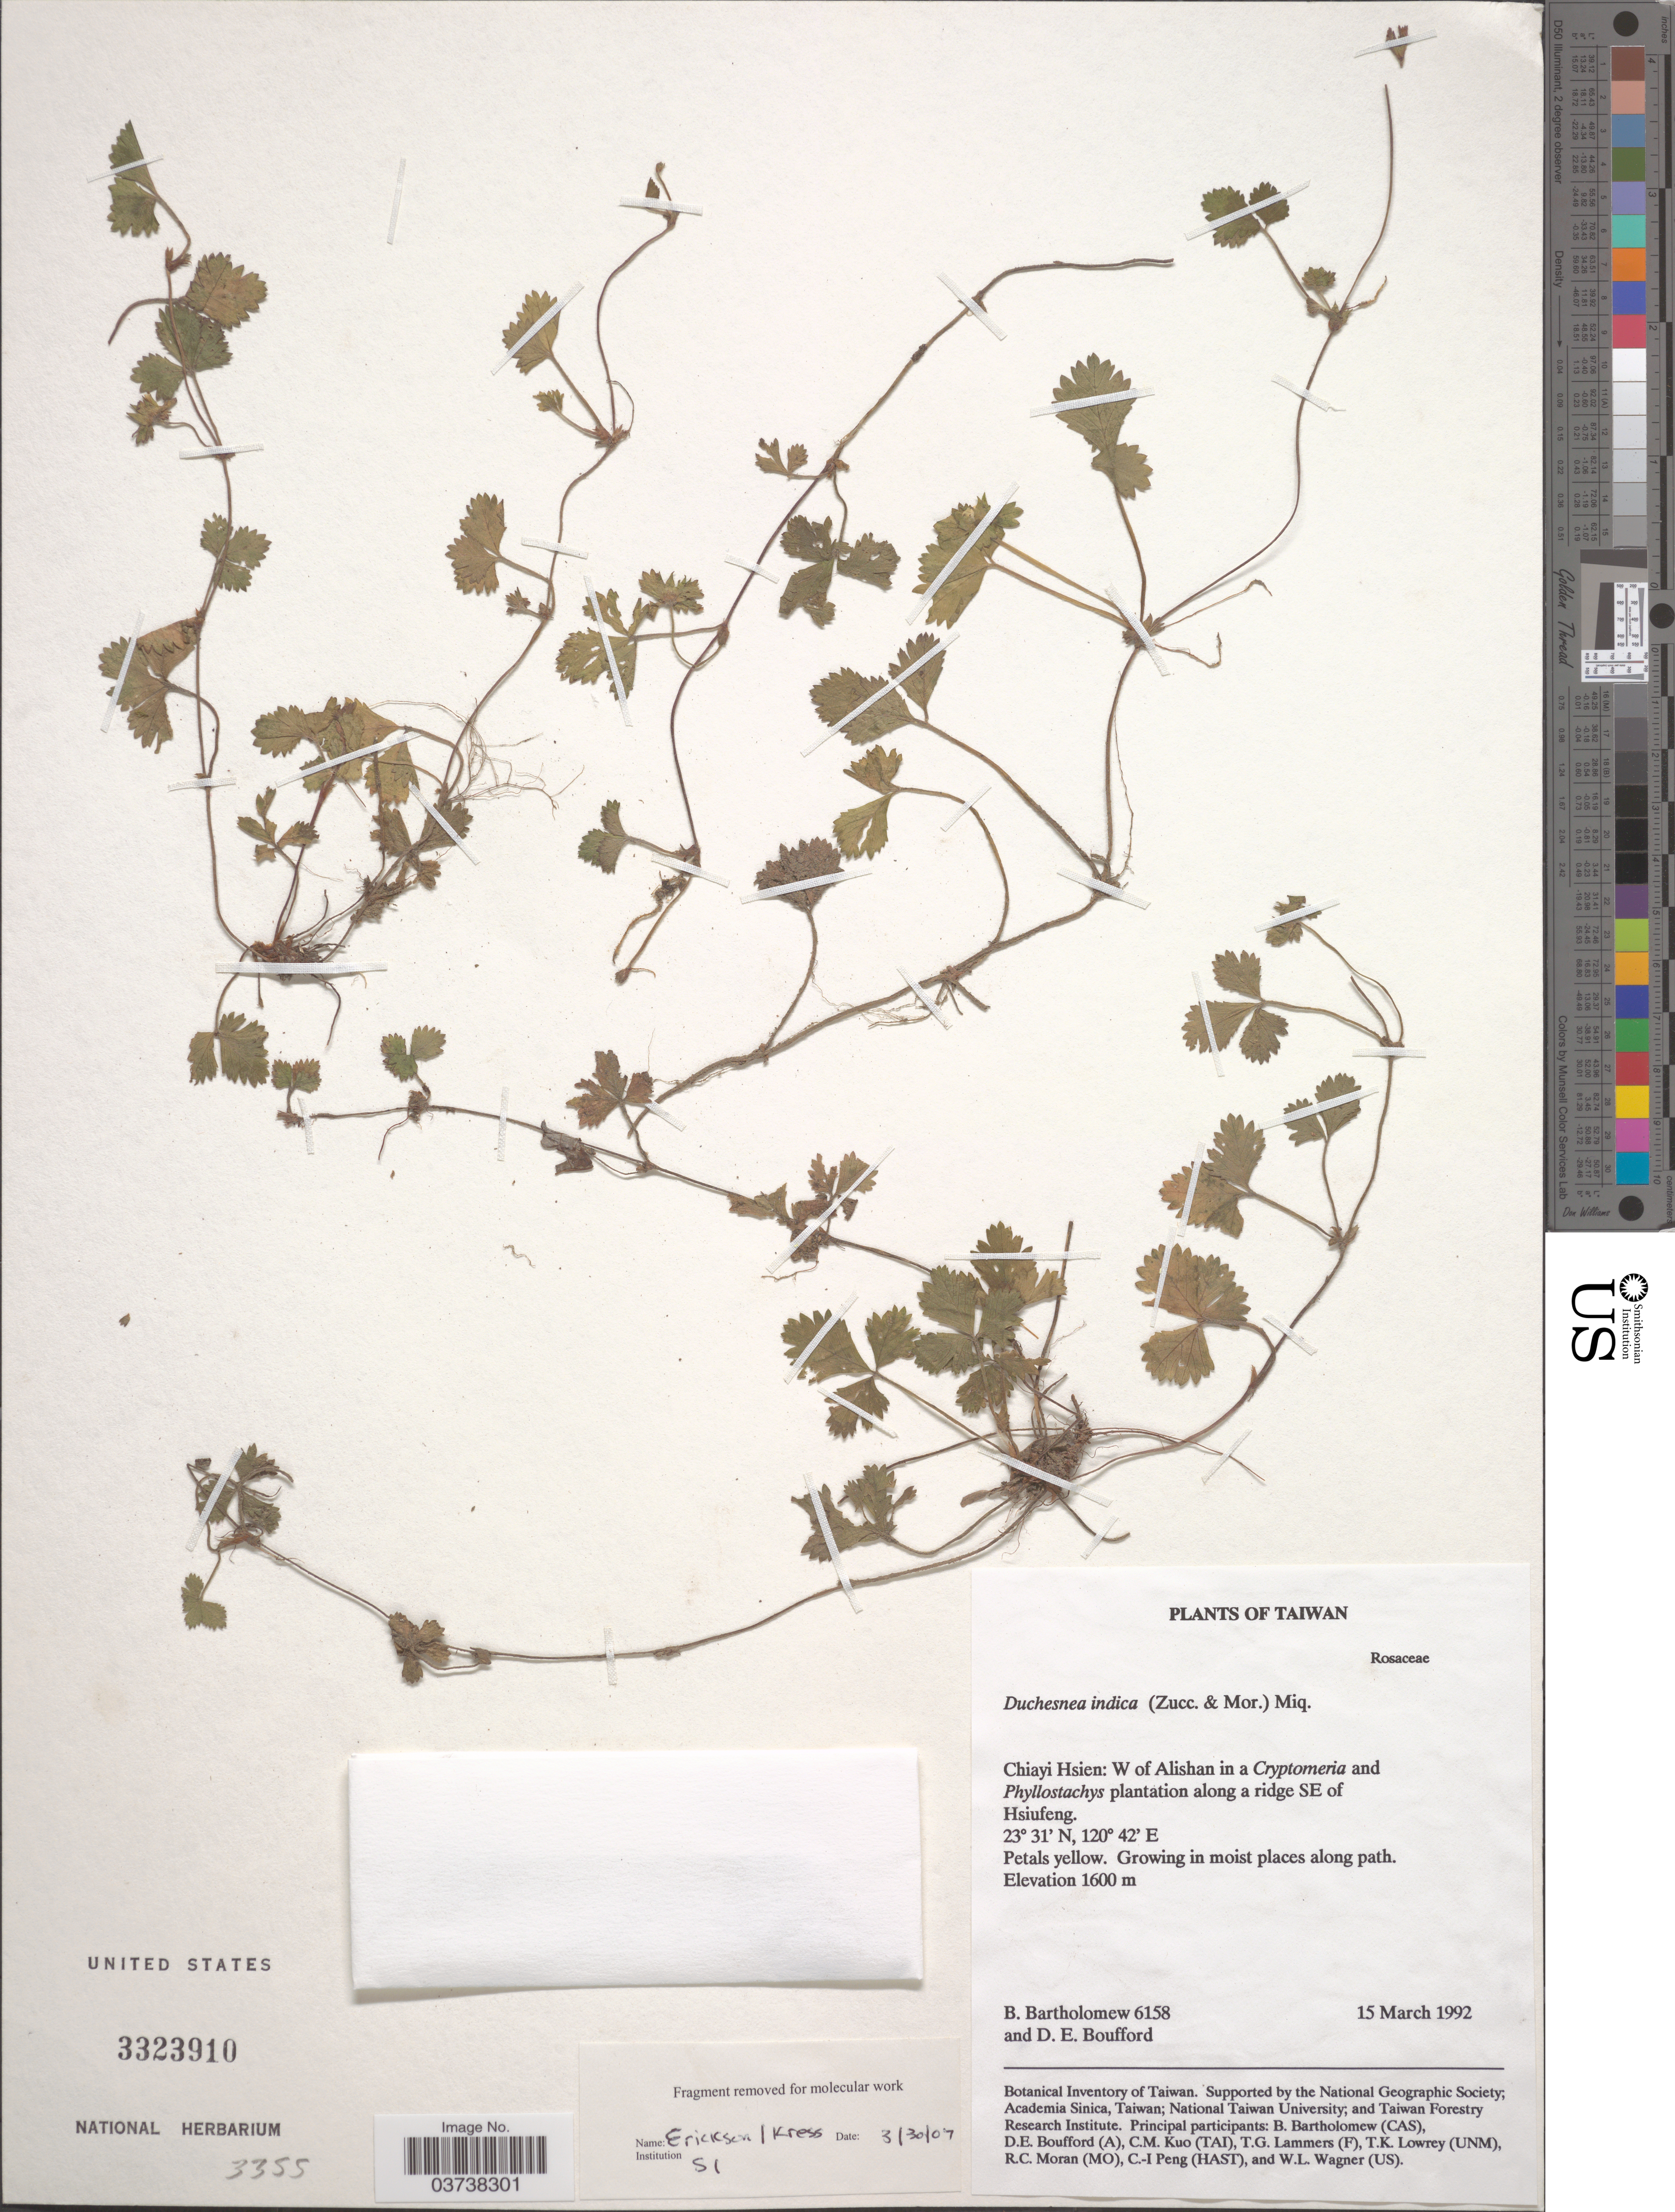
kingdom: Plantae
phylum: Tracheophyta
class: Magnoliopsida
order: Rosales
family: Rosaceae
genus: Potentilla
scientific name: Potentilla indica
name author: (Andrews) Th. Wolf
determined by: Strong, Mark T., (BOT), Smithsonian Institution - National Museum of Natural History (UNITED STATES)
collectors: B. Bartholomew & D. E. Boufford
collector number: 6158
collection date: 1992-03-15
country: Taiwan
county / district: Chiayi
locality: Chiayi Hsien: W of Alishan in a Cryptomeria and Phyllostachys plantation along a ridge SE of Hsiufeng.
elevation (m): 1600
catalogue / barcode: US 3323910